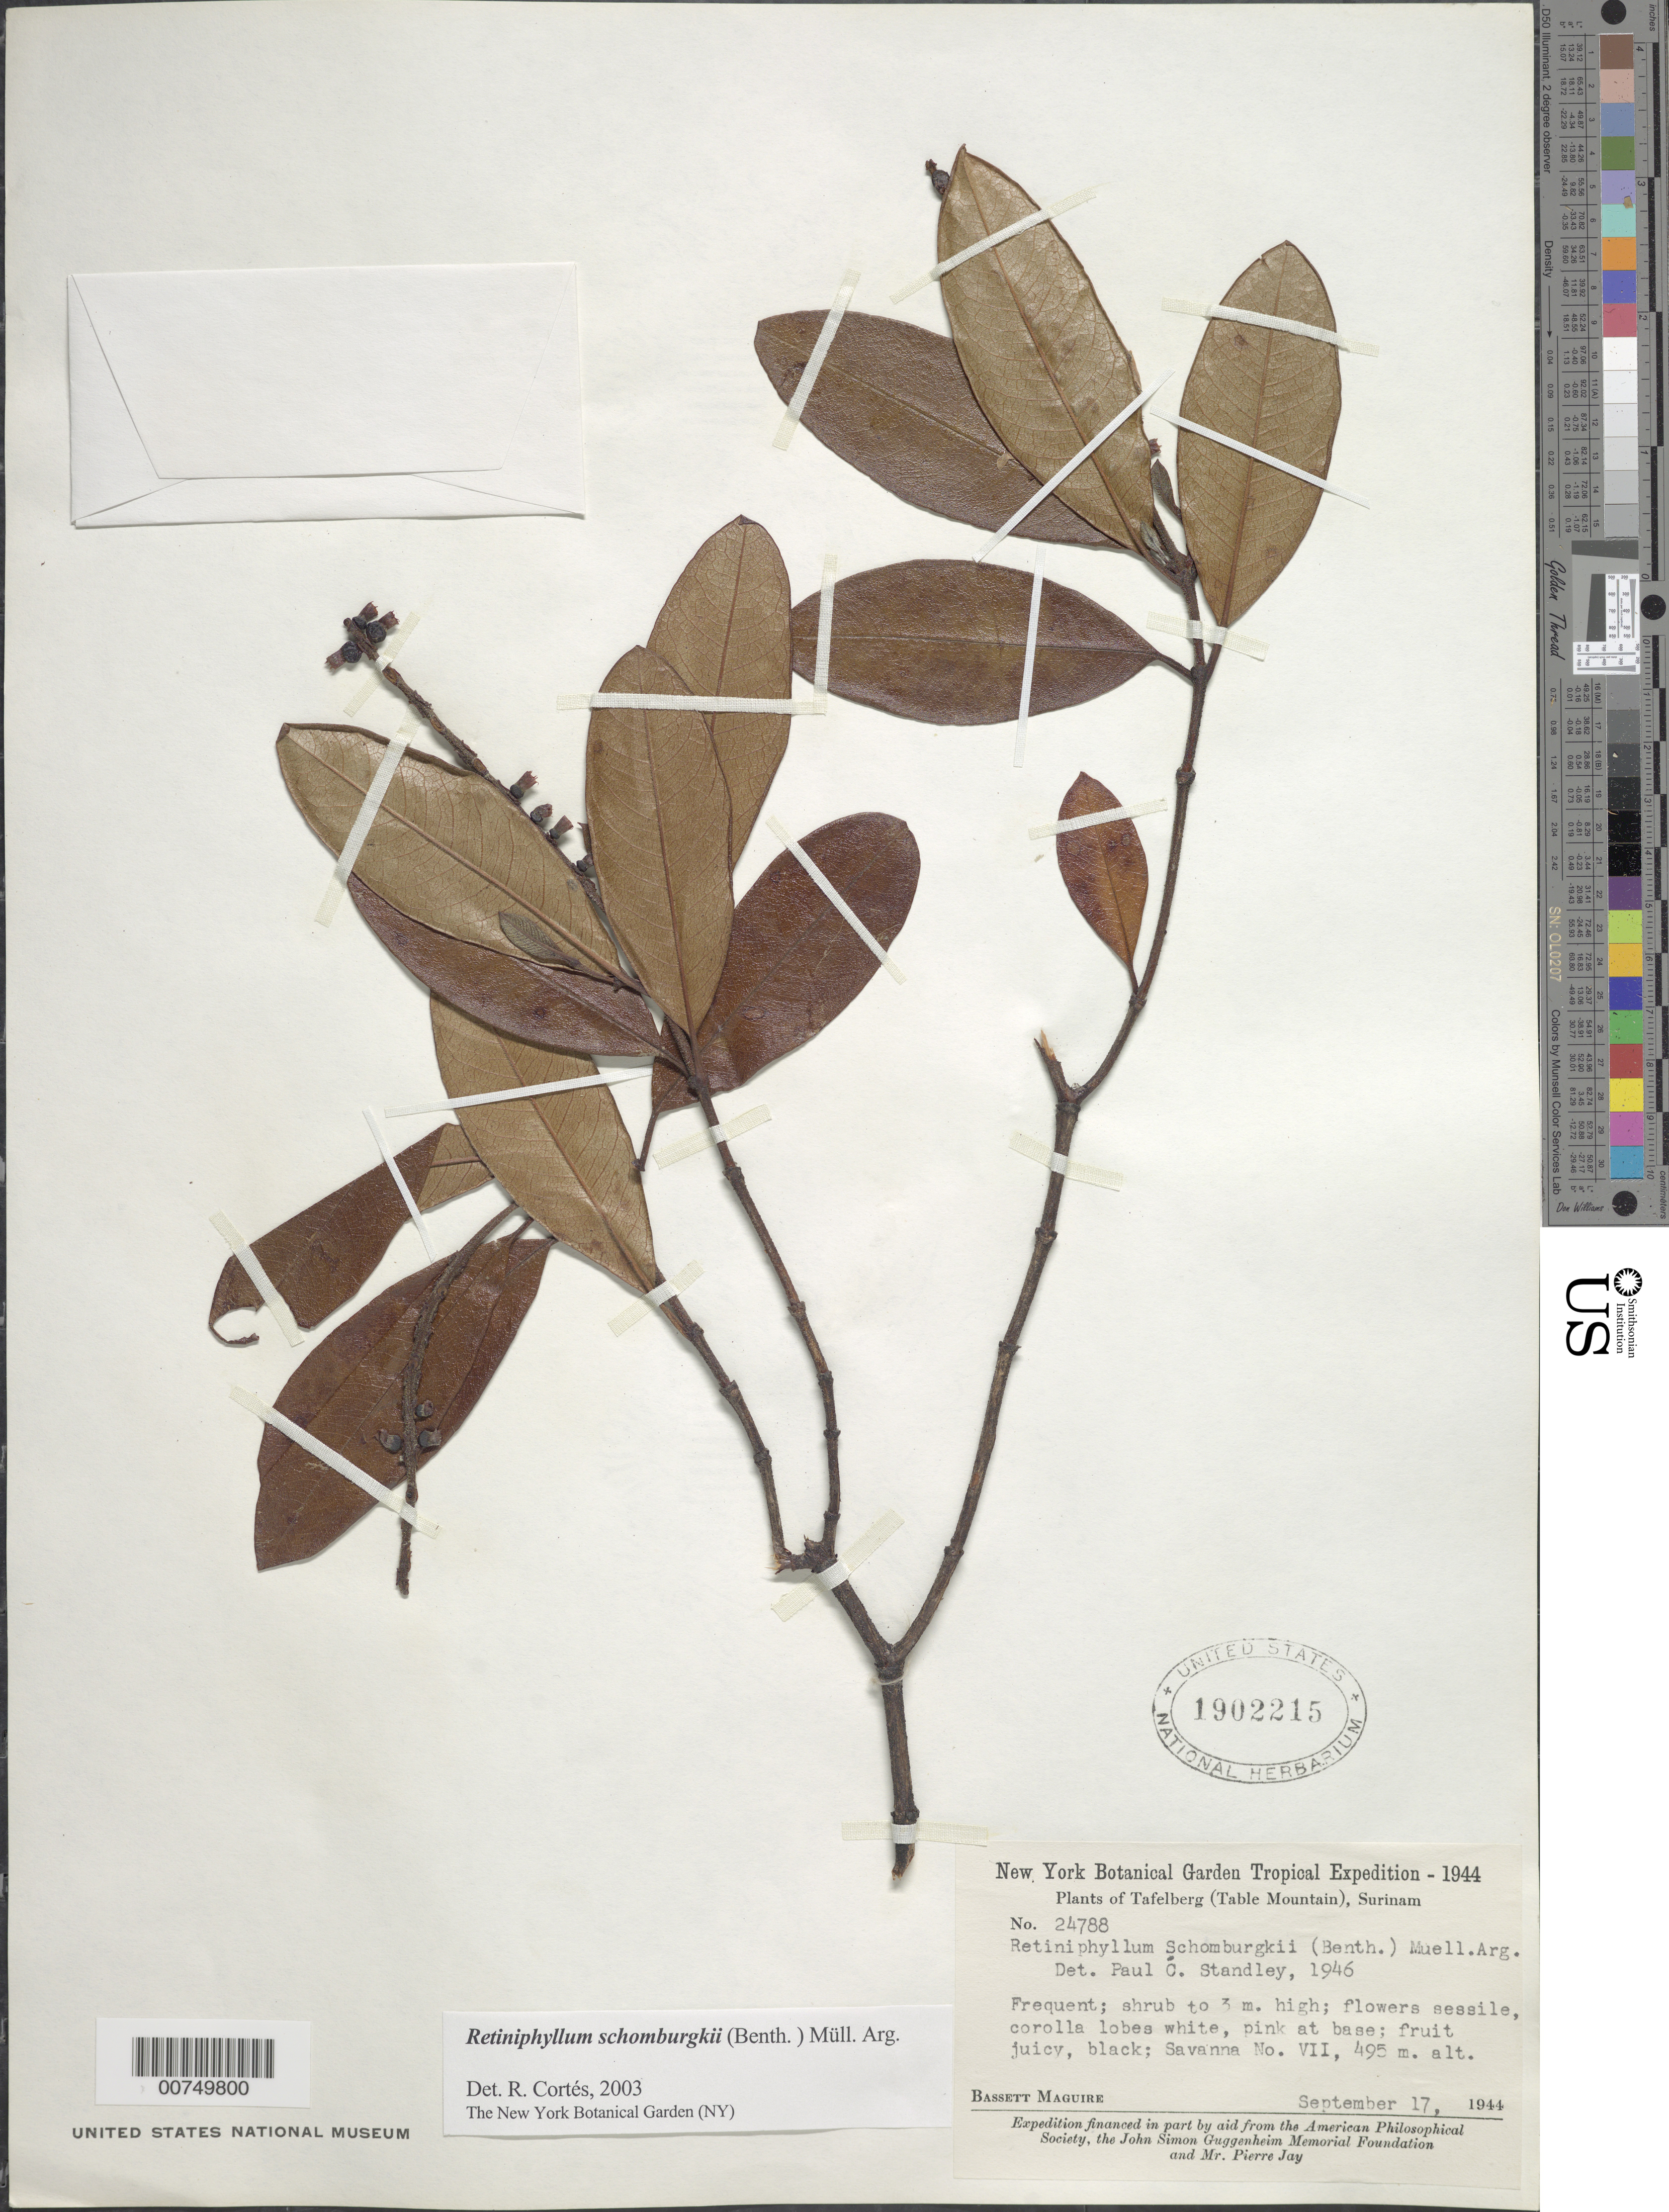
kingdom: Plantae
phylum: Tracheophyta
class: Magnoliopsida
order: Gentianales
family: Rubiaceae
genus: Retiniphyllum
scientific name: Retiniphyllum schomburgkii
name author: (Benth.) Müll. Arg.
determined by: Cortes R., G.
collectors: B. Maguire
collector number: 24788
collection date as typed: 17-Sep-44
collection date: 1944-09-17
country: Suriname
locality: Tafelberg (Table Mountain), Savanna VII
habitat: Savanna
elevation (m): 495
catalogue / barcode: US 1902215